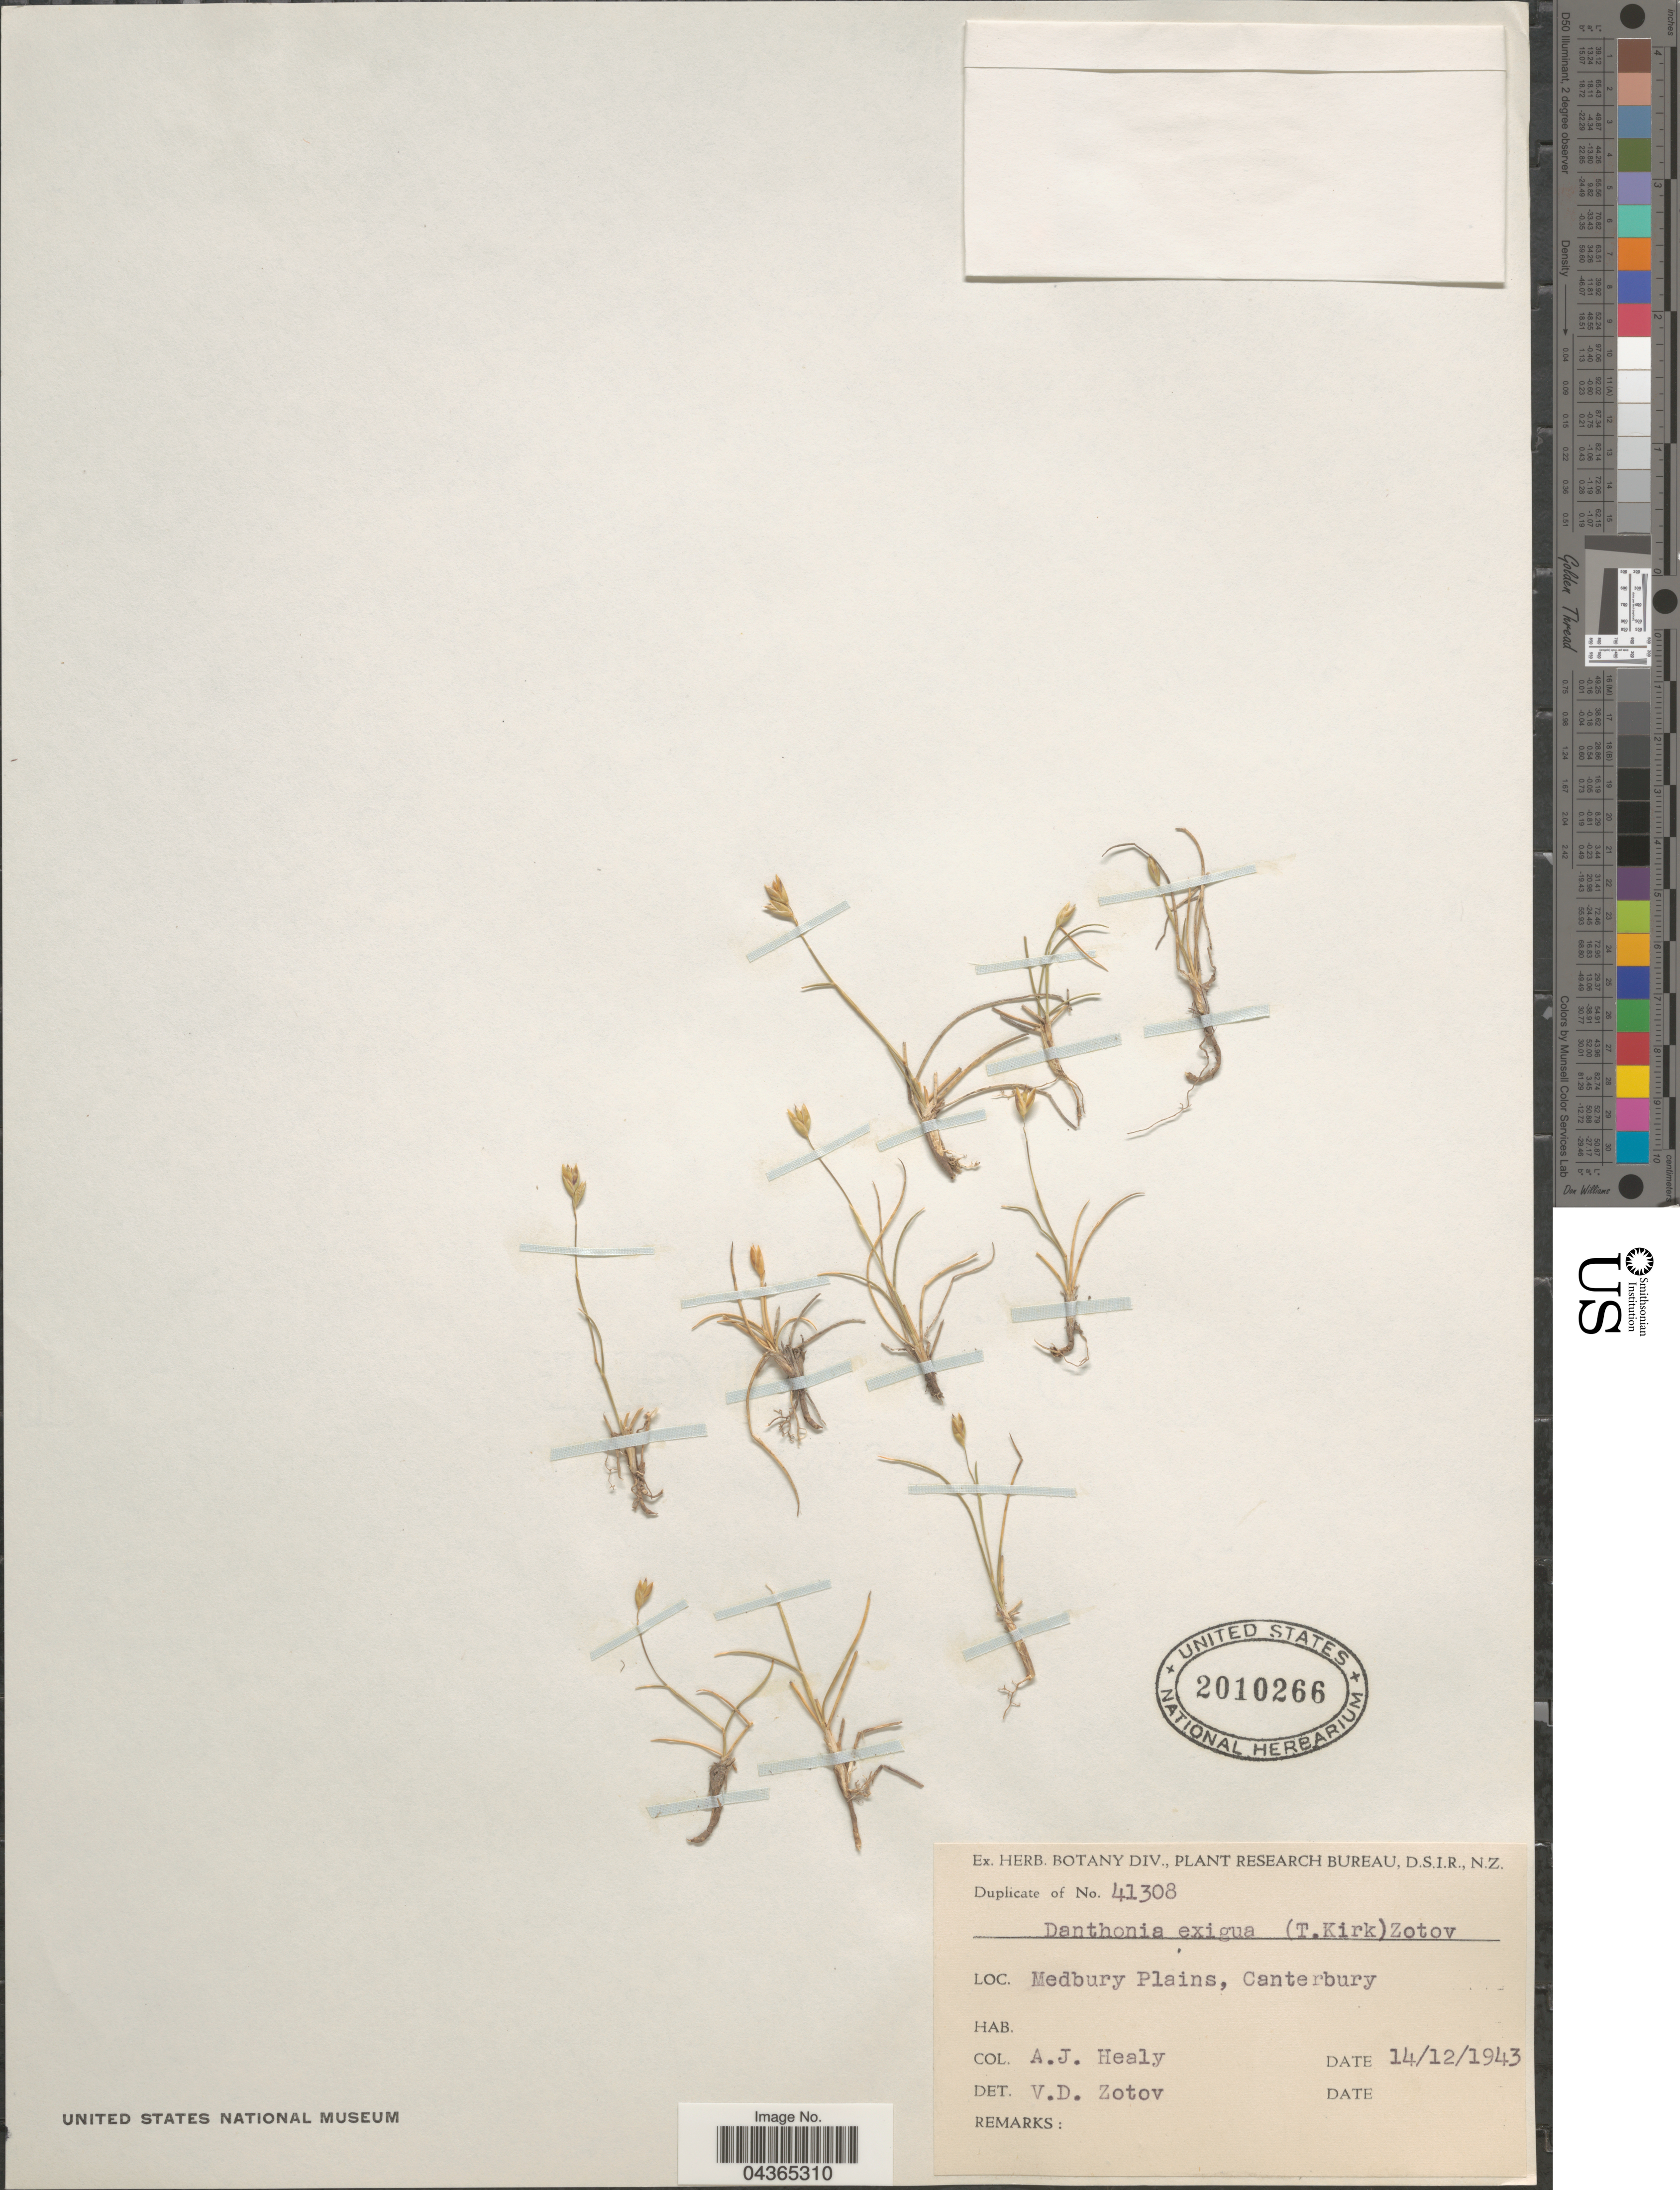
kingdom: Plantae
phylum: Tracheophyta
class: Liliopsida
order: Poales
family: Poaceae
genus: Rytidosperma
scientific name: Rytidosperma exiguum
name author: (Kirk) H.P. Linder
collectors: A. Healy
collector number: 41308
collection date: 1943-12-14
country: New Zealand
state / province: Canterbury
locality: Medbury Plains.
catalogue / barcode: US 2010266